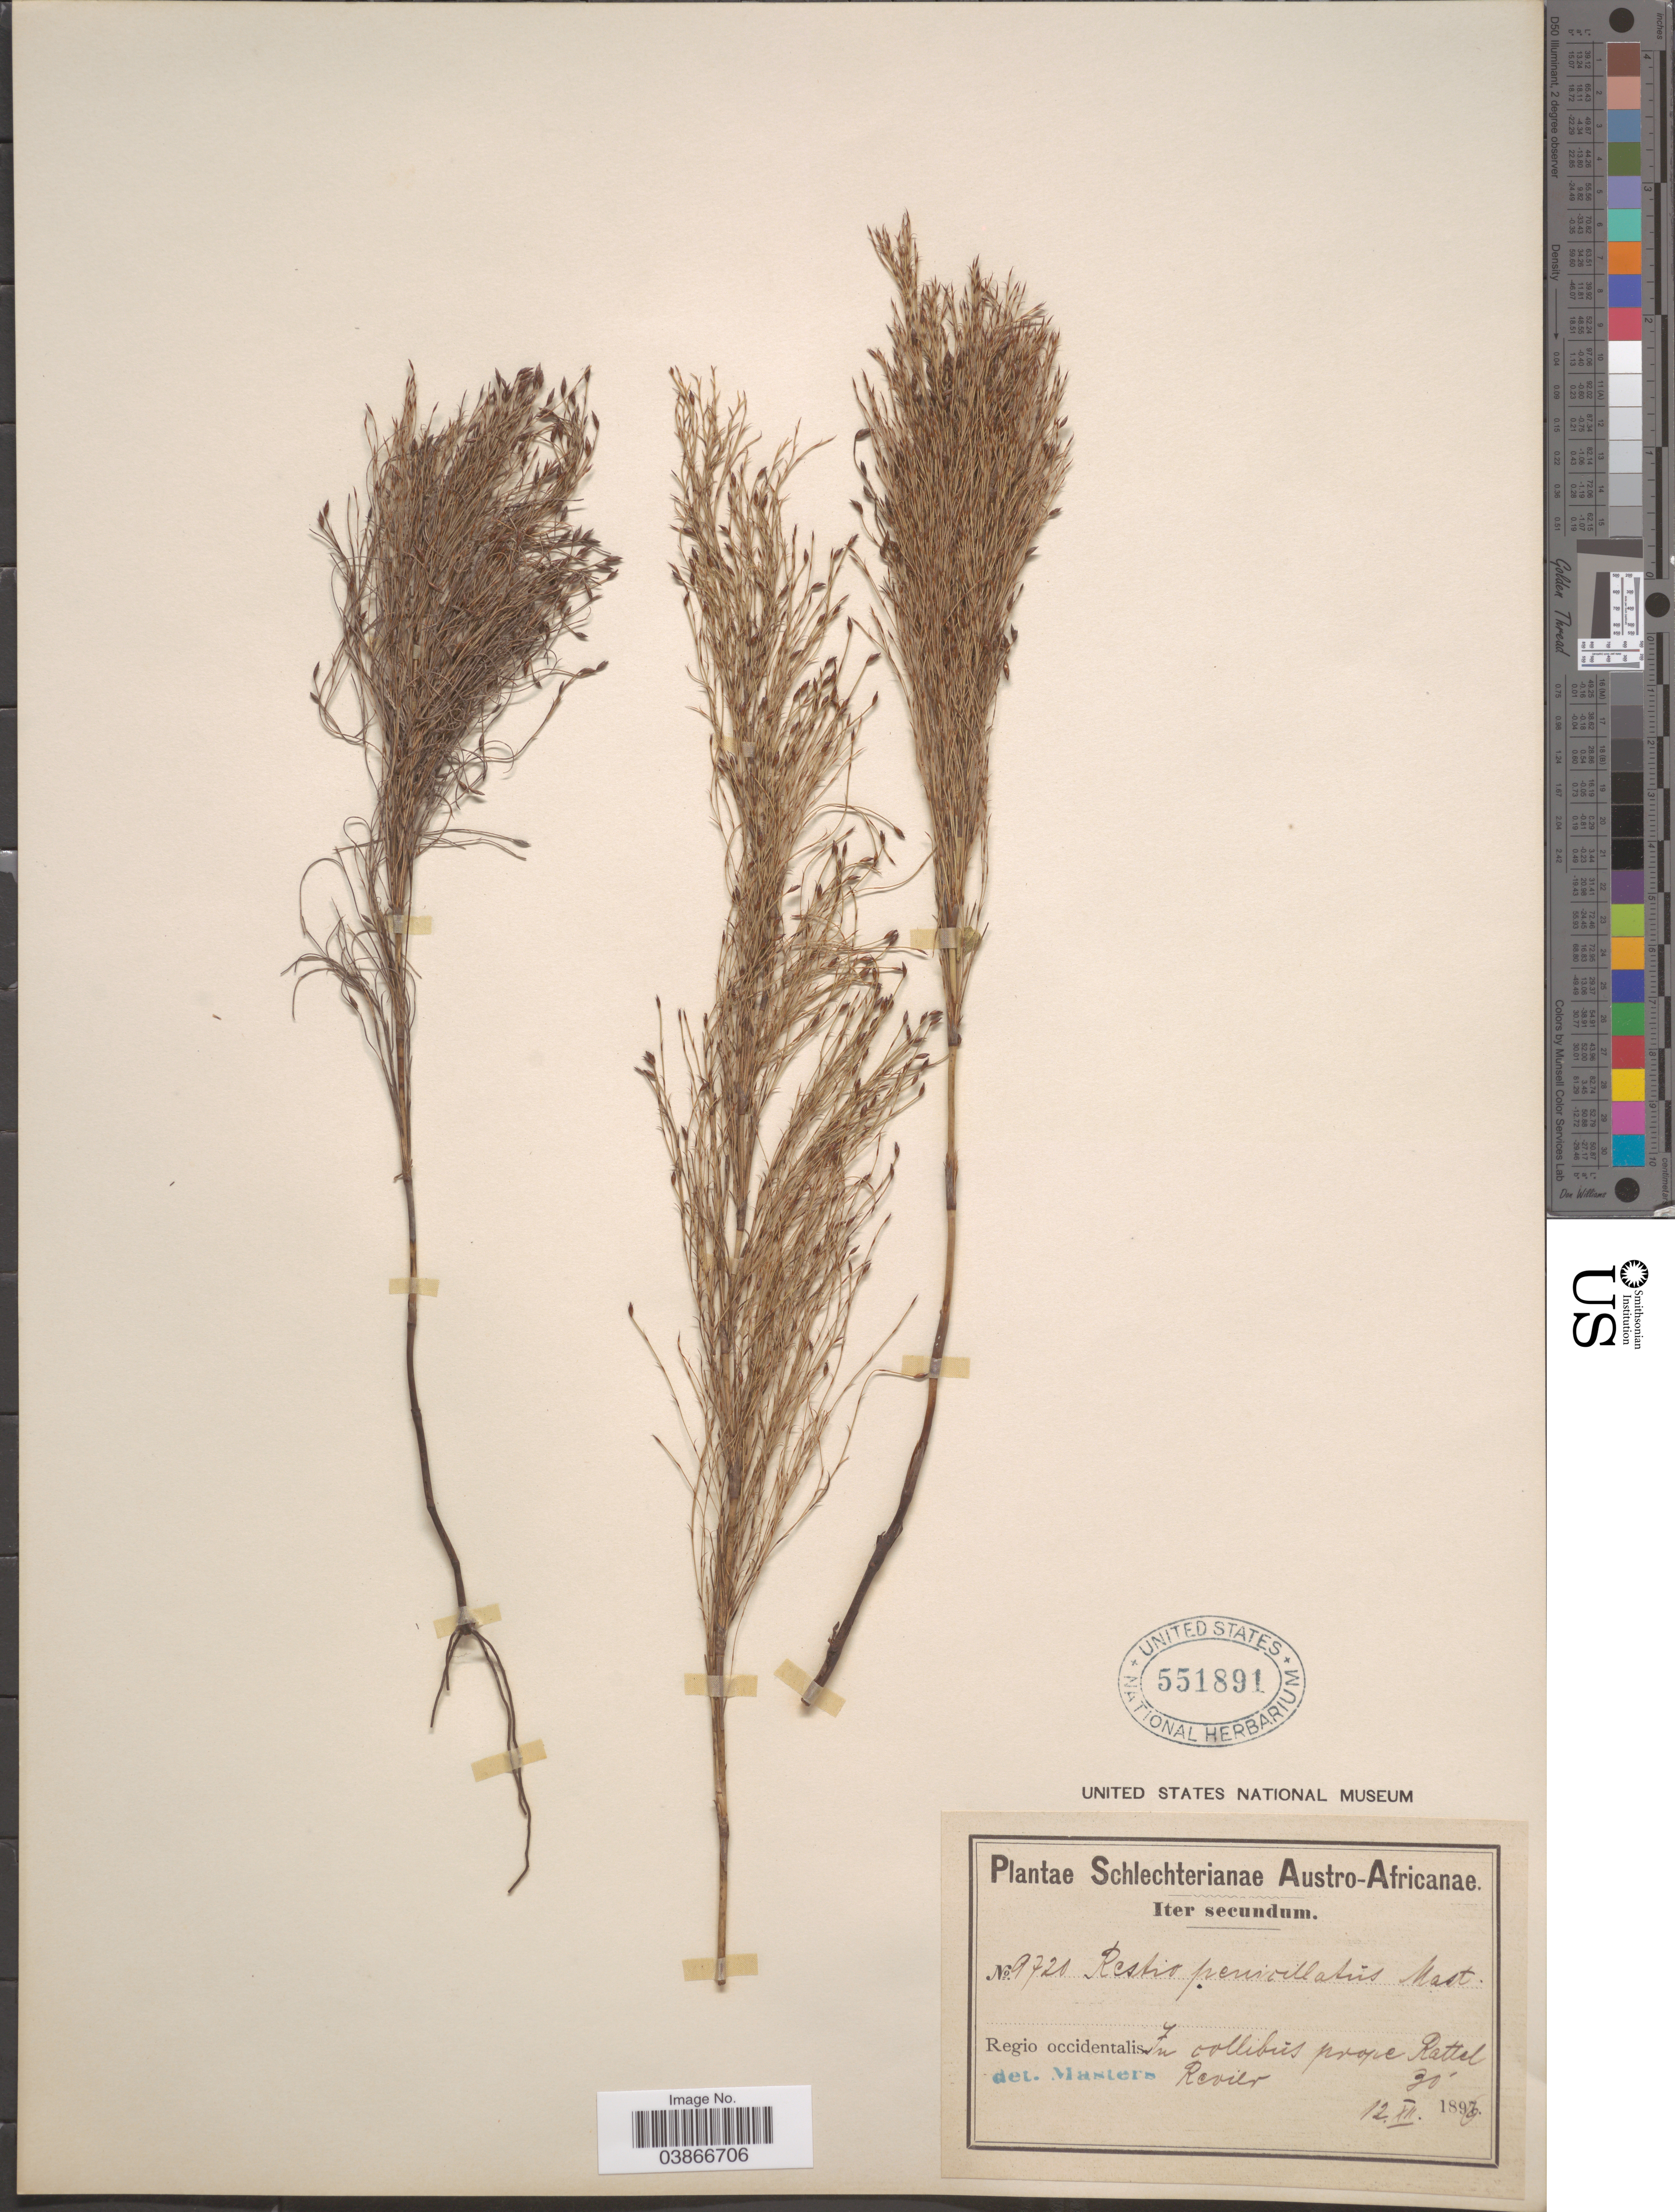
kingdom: Plantae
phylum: Tracheophyta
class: Liliopsida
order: Poales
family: Restionaceae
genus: Restio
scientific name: Restio penicillatus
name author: Mast.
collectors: Schlechter, --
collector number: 9720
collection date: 1896-12-12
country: South Africa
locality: Austro-Africanæ. Regio occidentalis In collibus prope Rattel Revier.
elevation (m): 9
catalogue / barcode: US 551891